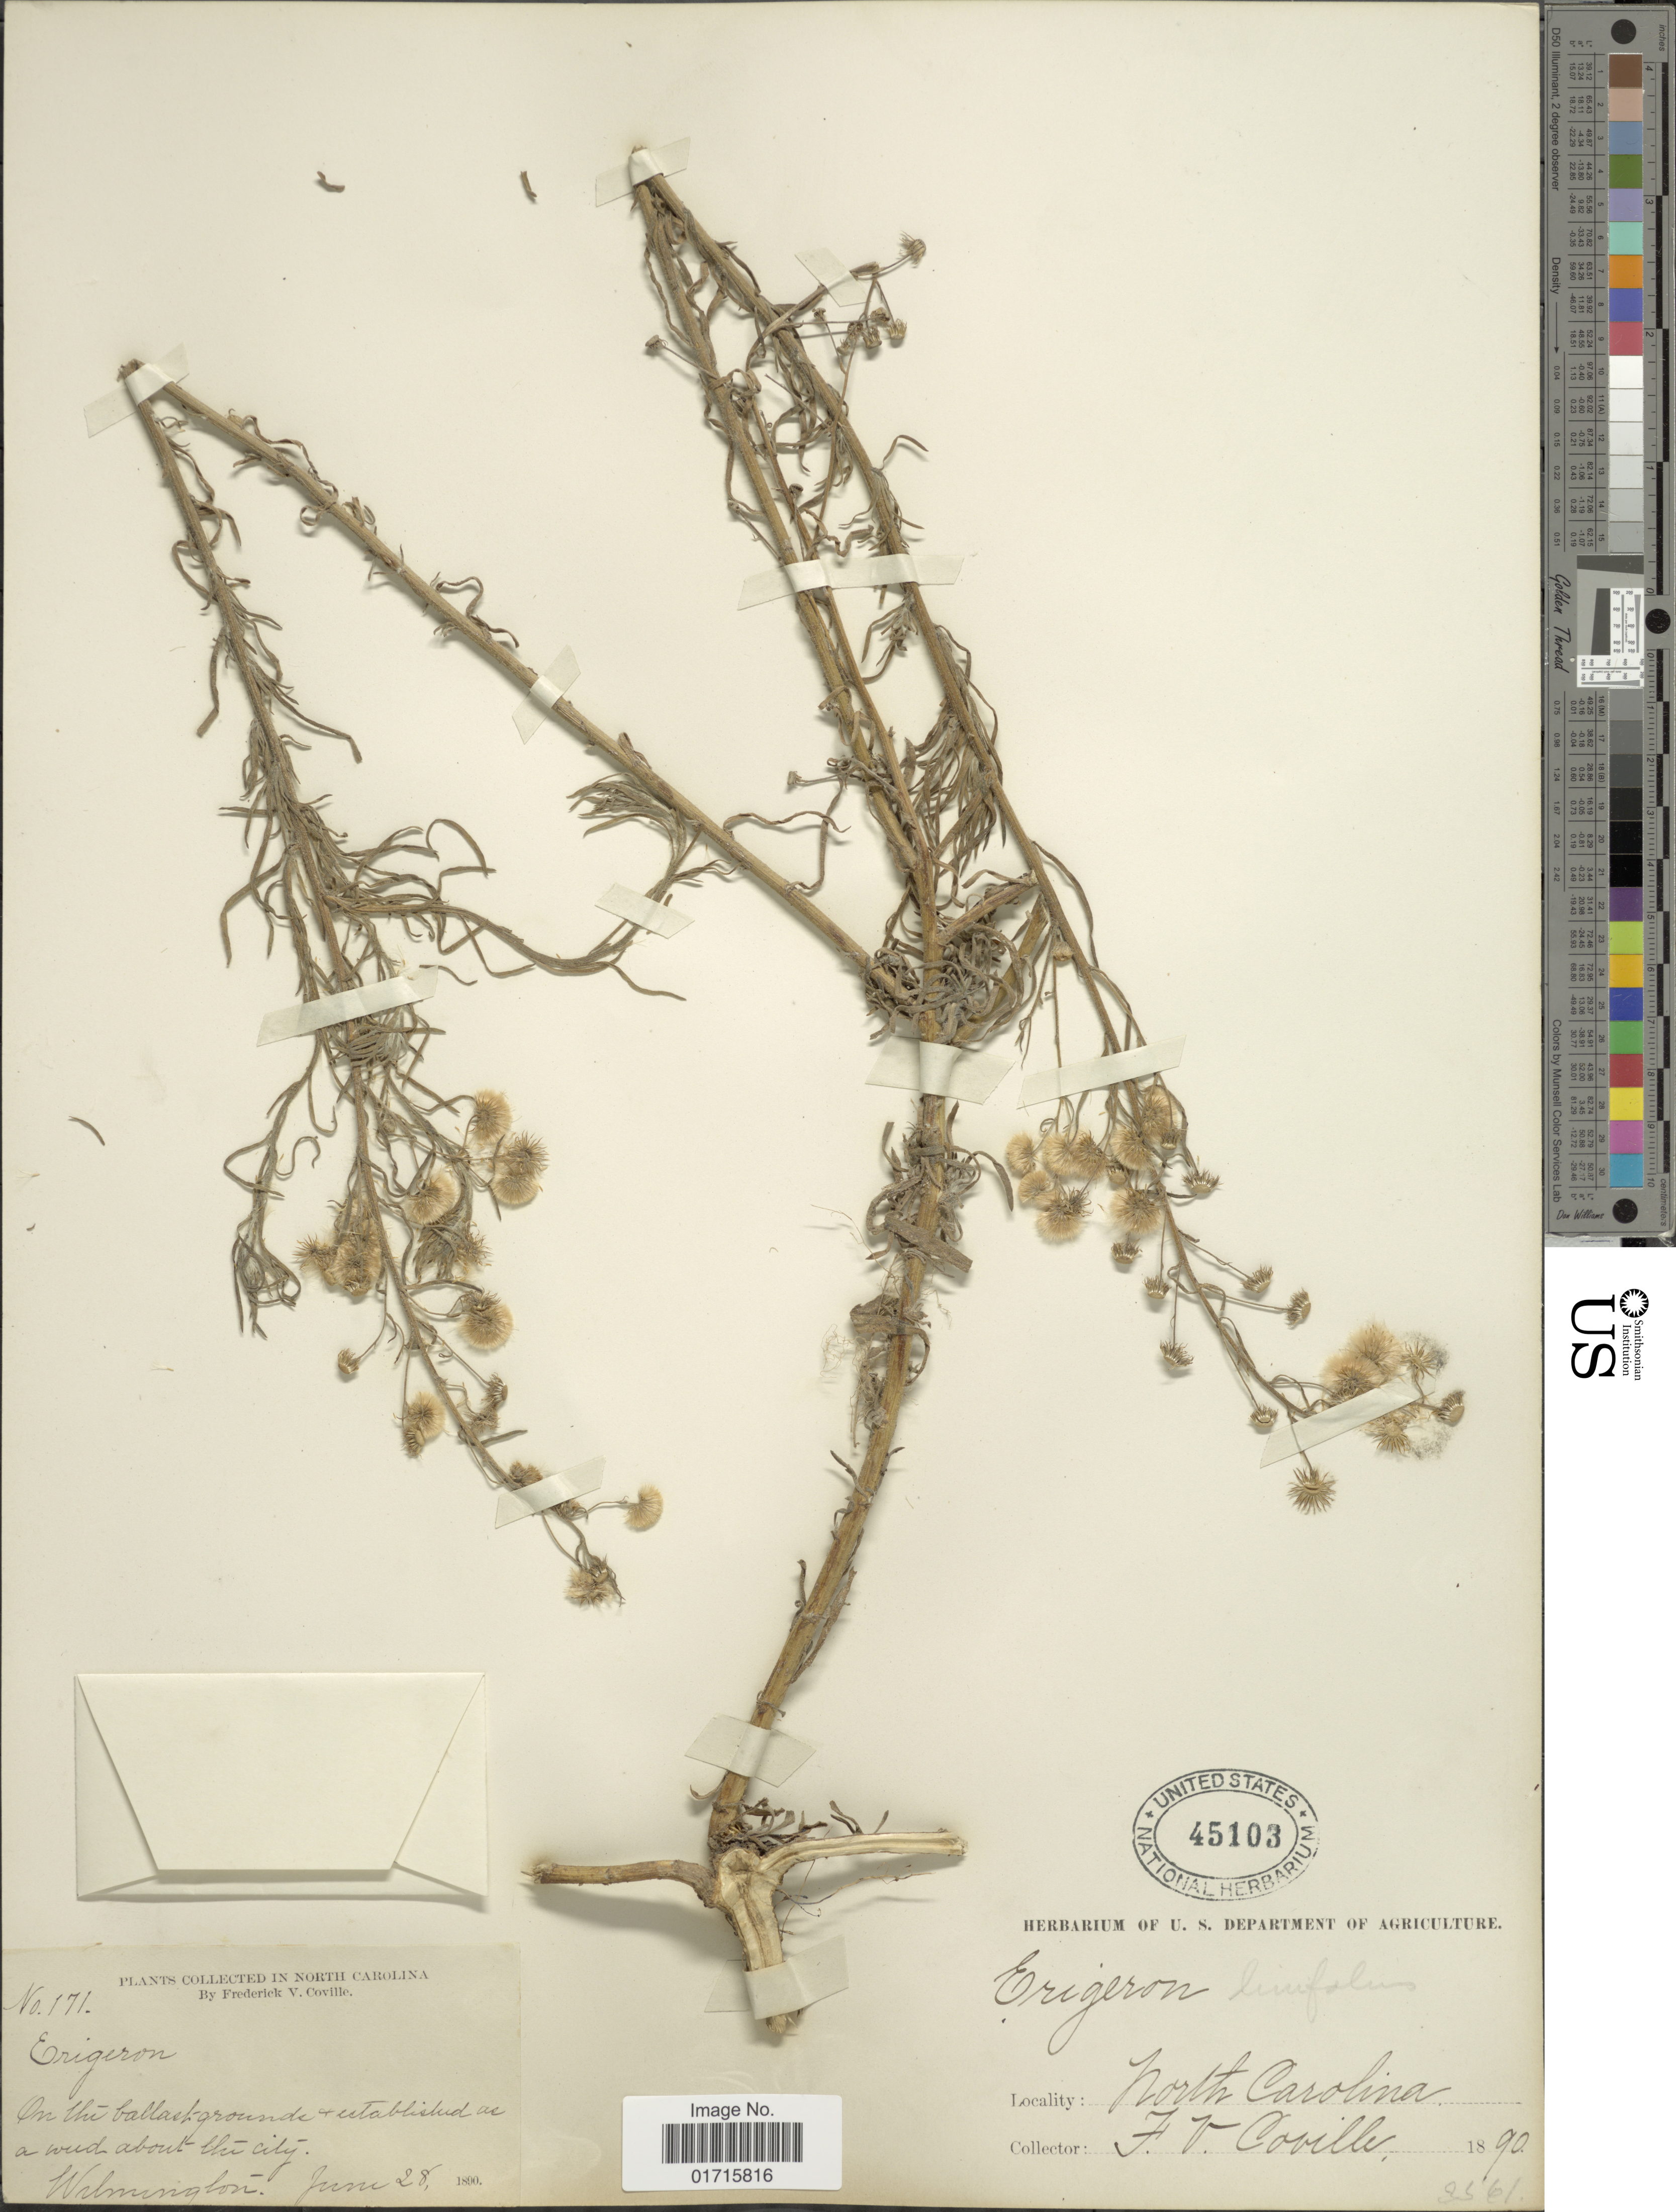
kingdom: Plantae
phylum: Tracheophyta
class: Magnoliopsida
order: Asterales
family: Asteraceae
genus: Conyza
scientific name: Conyza bonariensis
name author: (L.) Cronq.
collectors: F. V. Coville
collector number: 171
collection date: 1890-06-28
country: United States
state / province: North Carolina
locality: North Carolina. On the ballast grounds & established as a weed abouth the city. Wilmington.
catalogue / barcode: US 45103